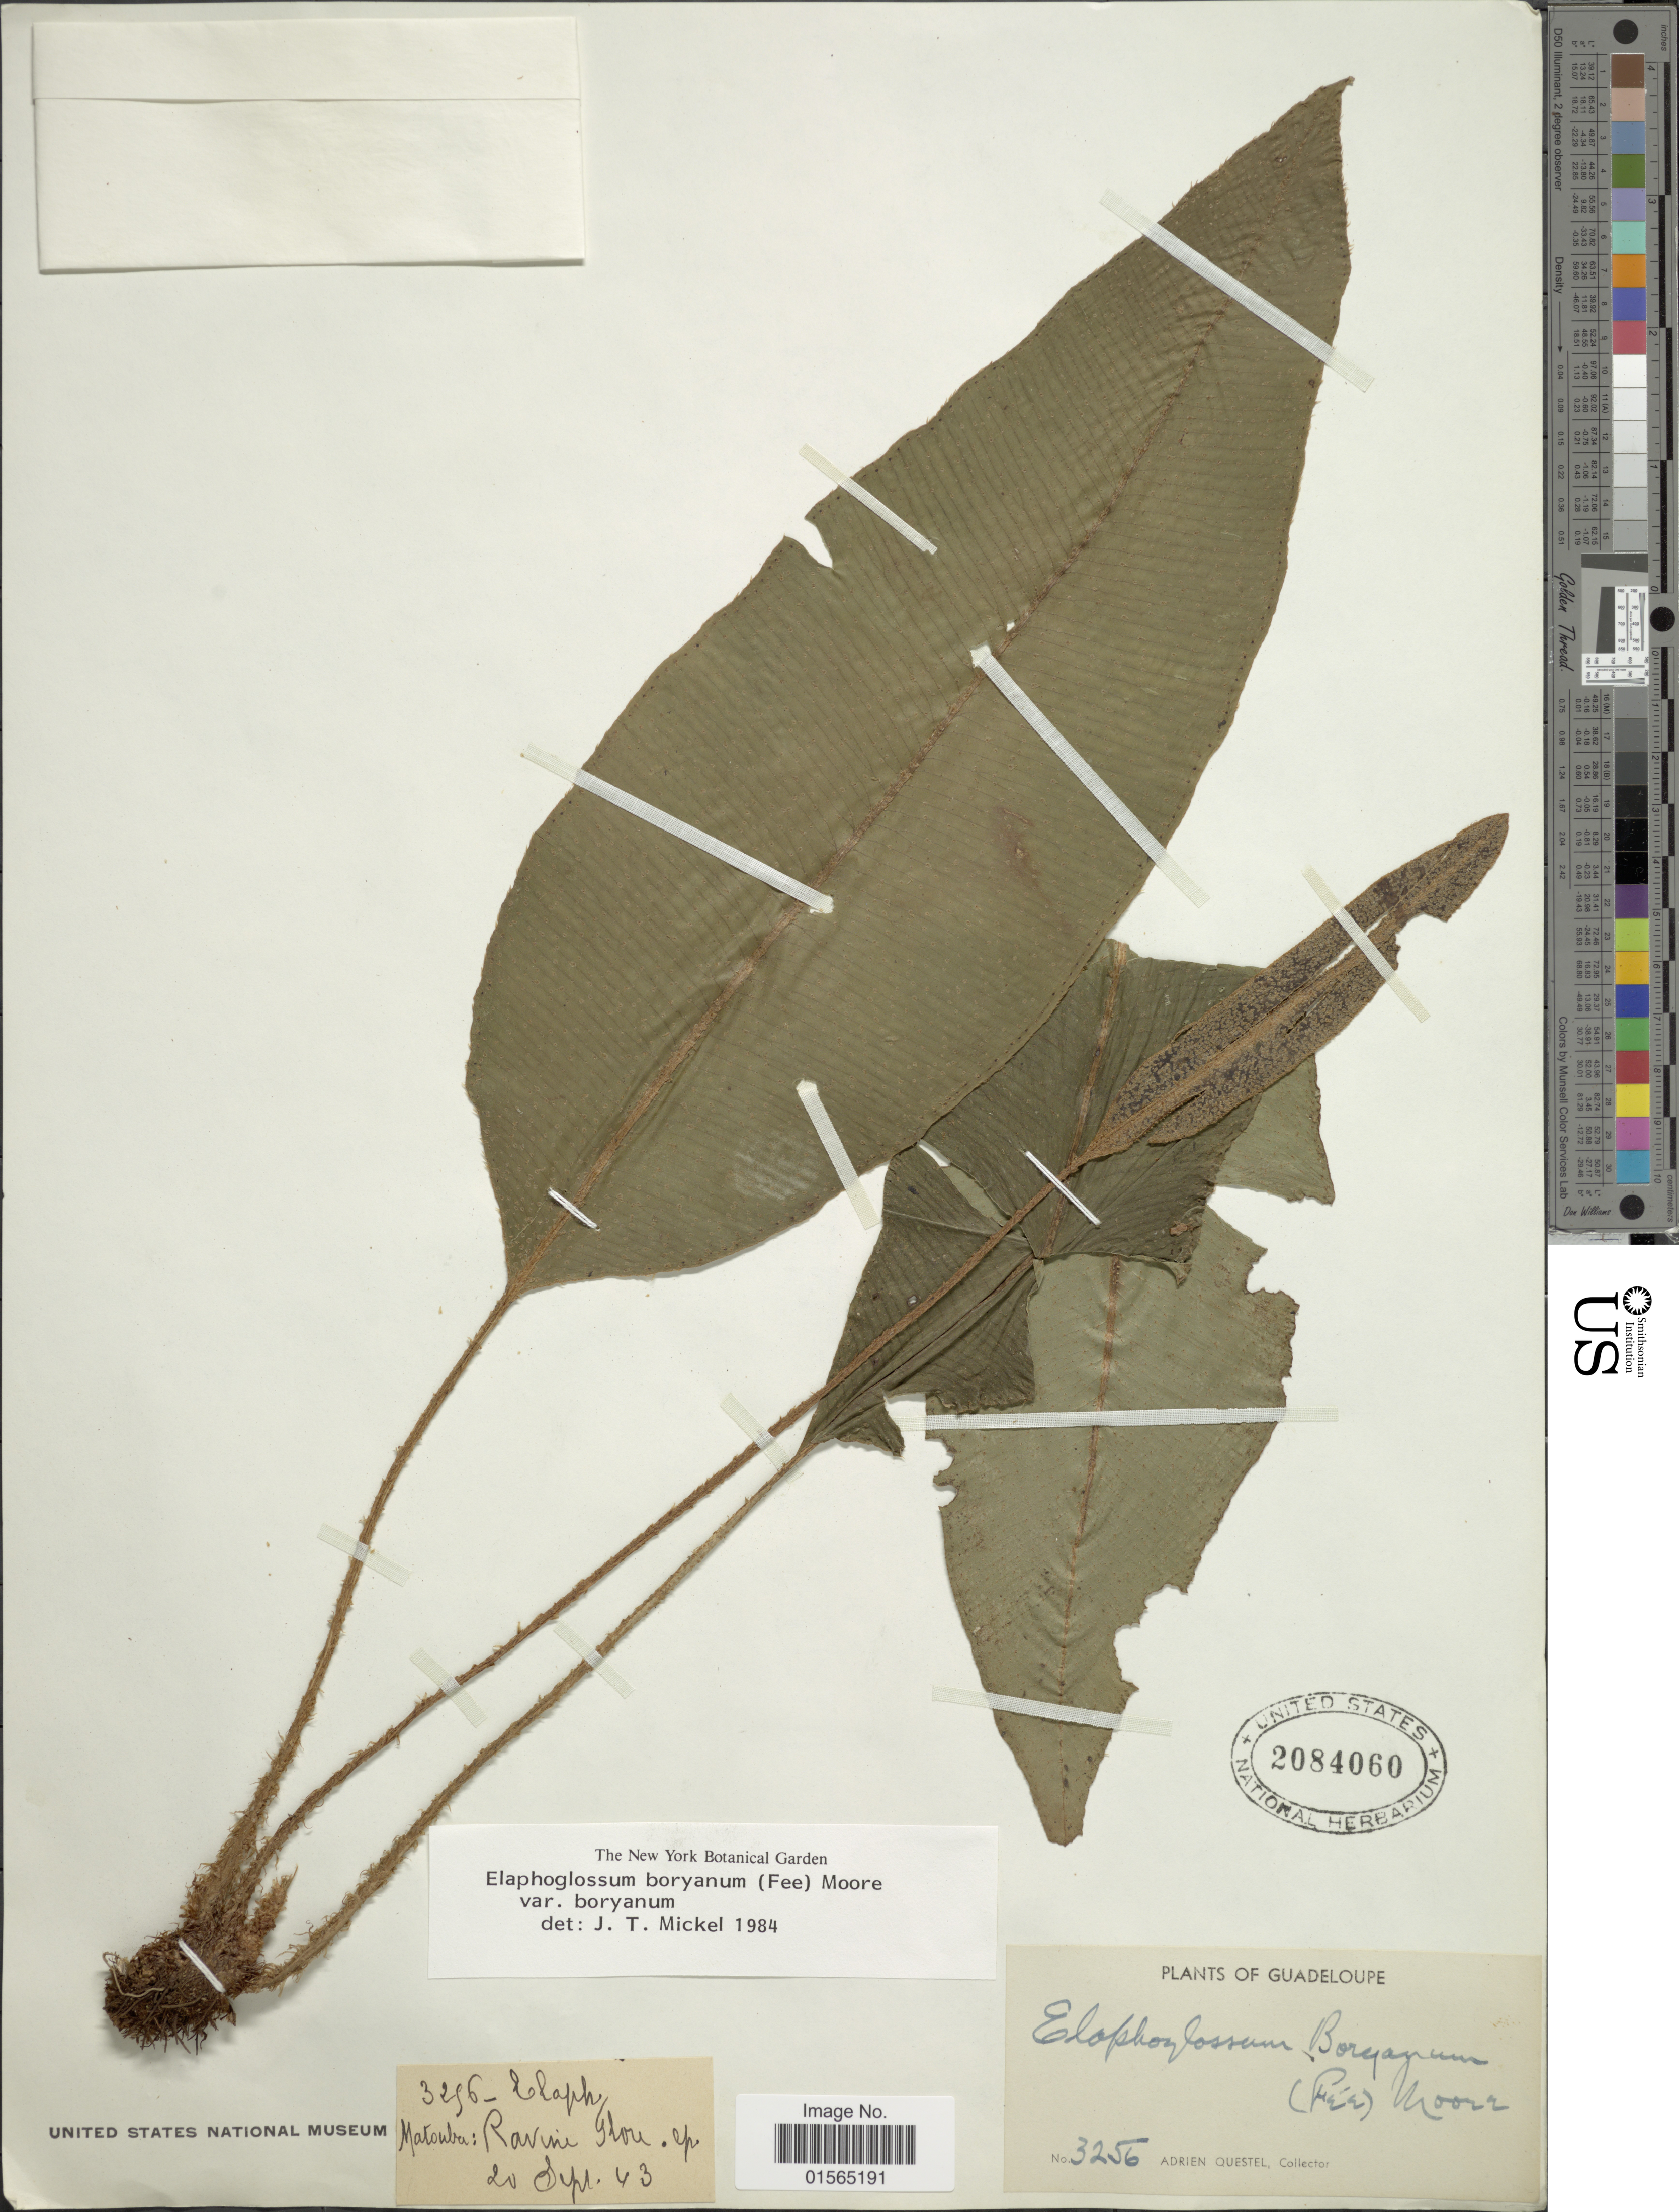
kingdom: Plantae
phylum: Tracheophyta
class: Polypodiopsida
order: Polypodiales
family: Dryopteridaceae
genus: Elaphoglossum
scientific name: Elaphoglossum boryanum var. boryanum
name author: (Fée) T. Moore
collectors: A. Questel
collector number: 3256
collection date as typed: Transcribed d/m/y: 20/9/43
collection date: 1943-09-20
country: Guadeloupe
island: Leeward Is.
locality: Matouba: Ravine Glore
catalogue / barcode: US 2084060